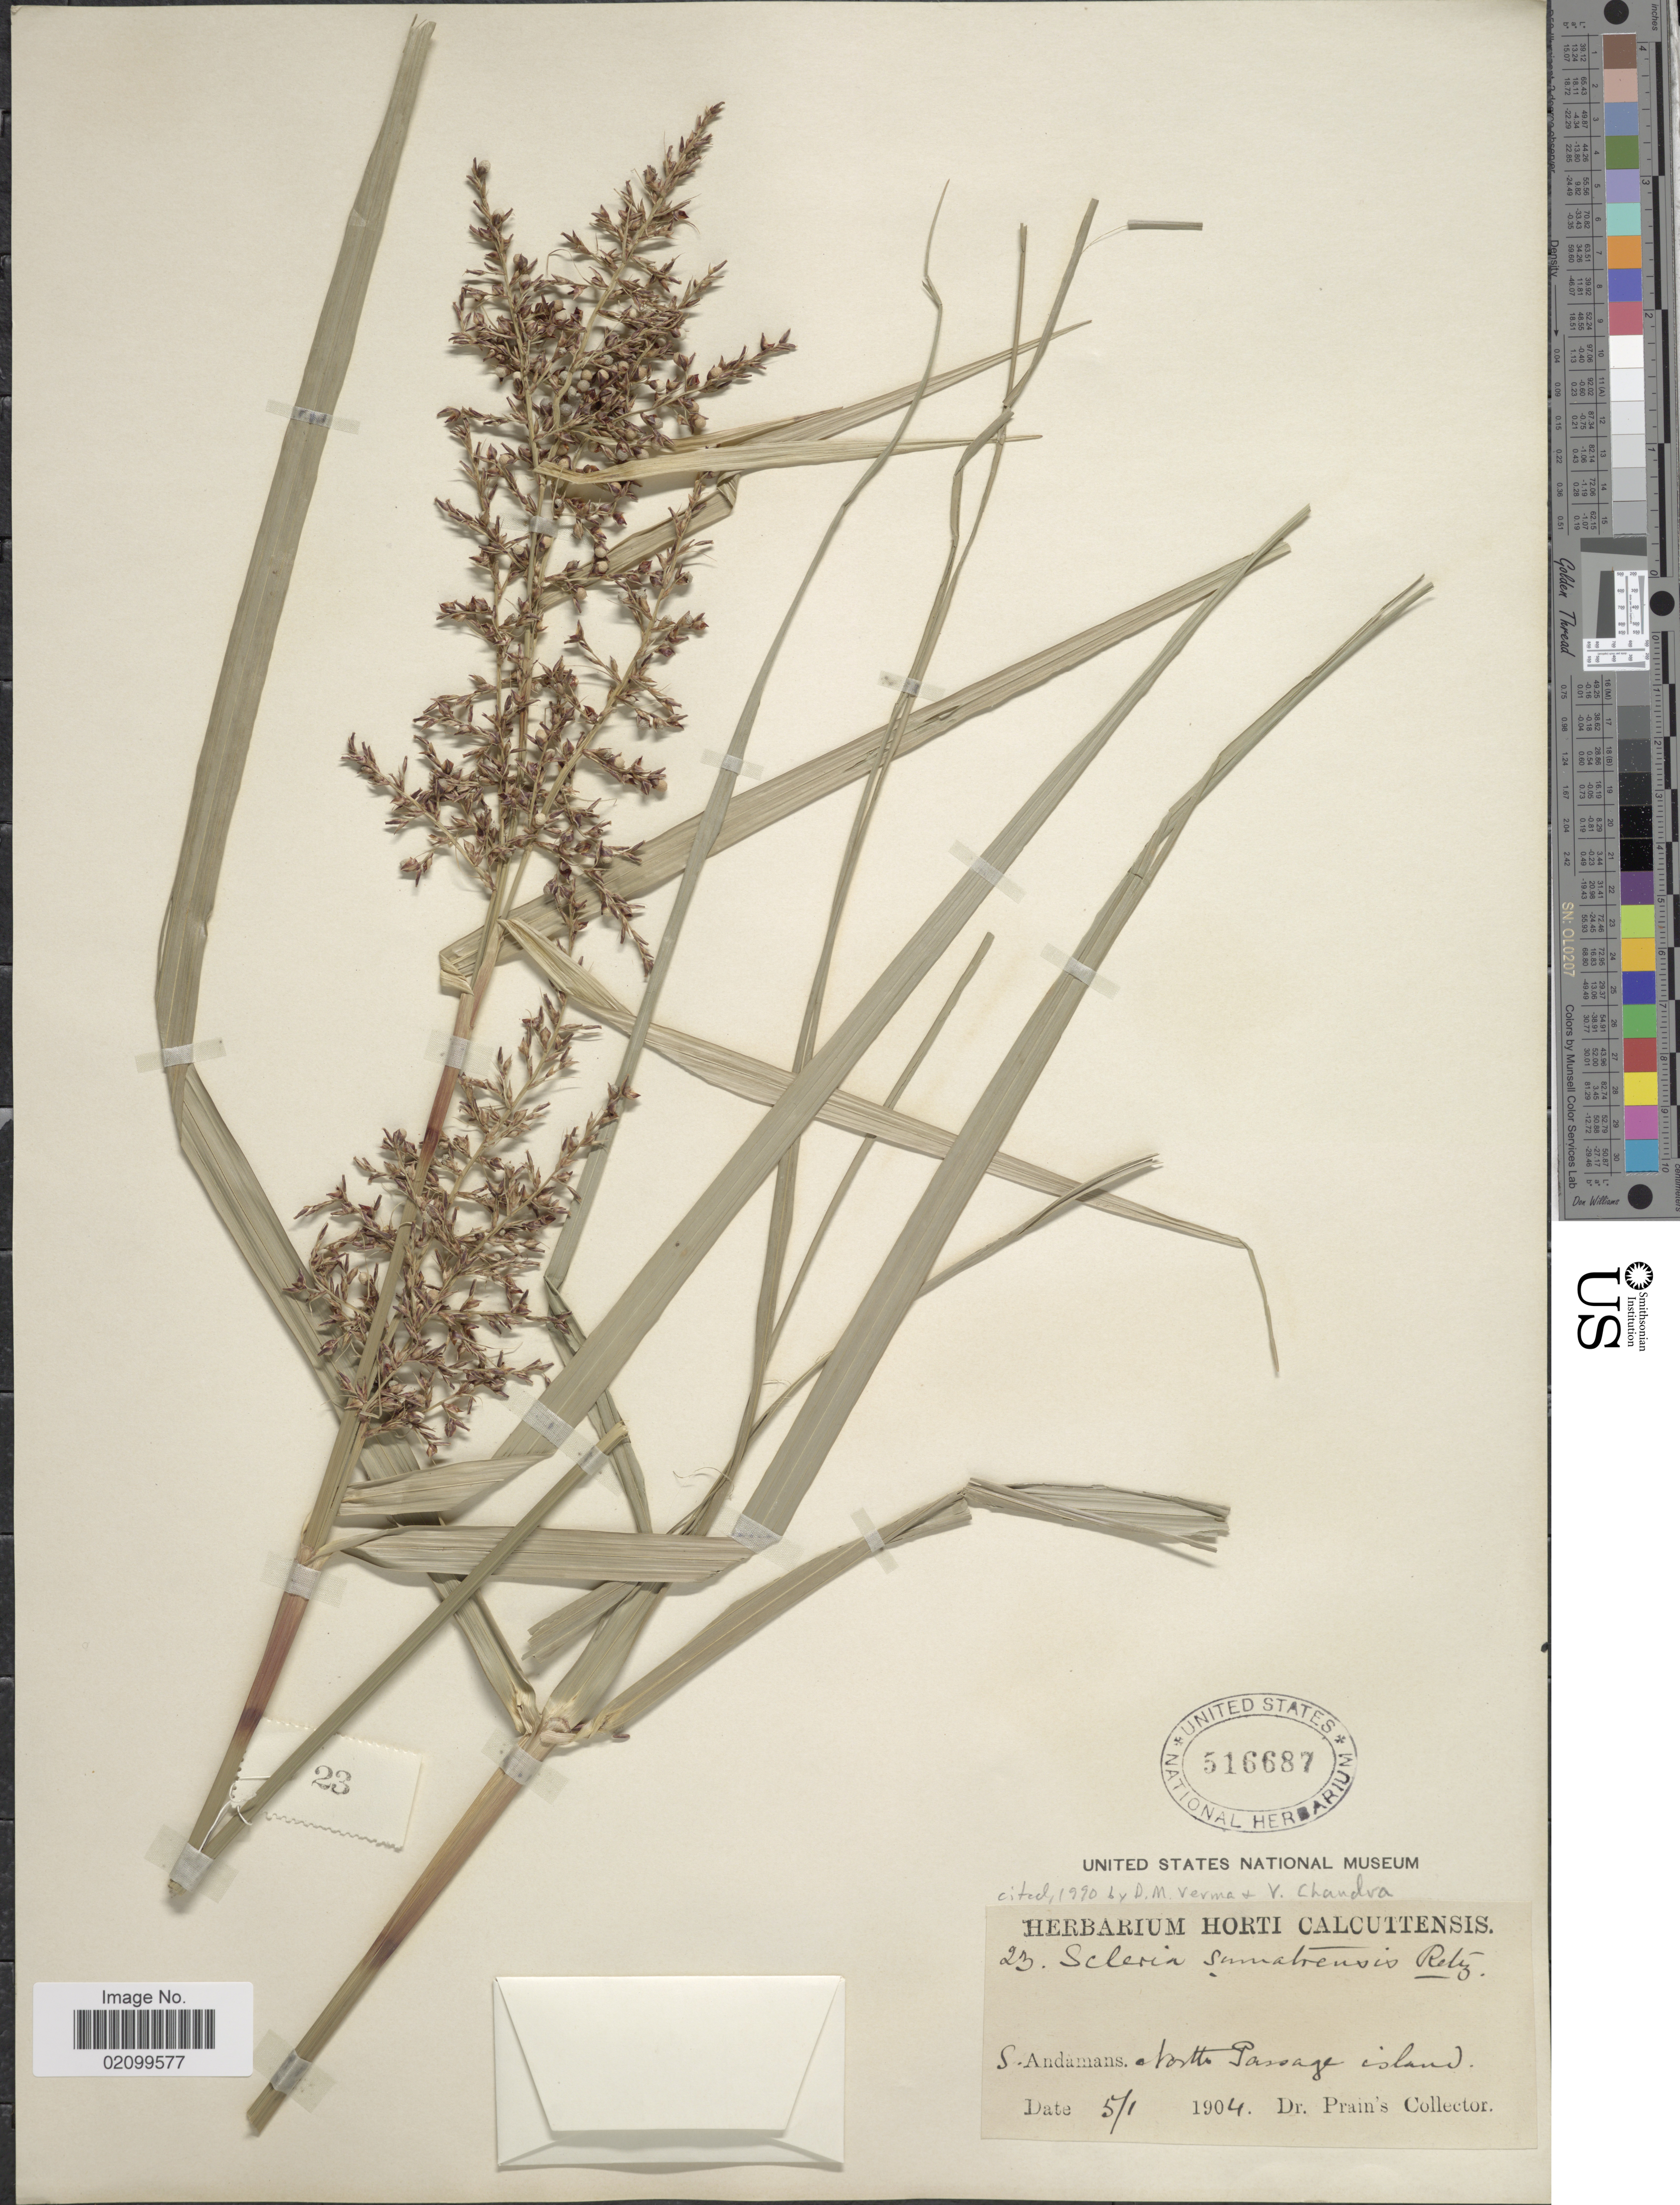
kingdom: Plantae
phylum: Tracheophyta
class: Liliopsida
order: Poales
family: Cyperaceae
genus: Scleria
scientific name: Scleria sumatrensis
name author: Retz.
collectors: Dr. Prain's collector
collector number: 23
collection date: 1904-01-05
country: India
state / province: Andaman and Nicobar Islands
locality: S. Andamans, North Passage island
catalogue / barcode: US 516687